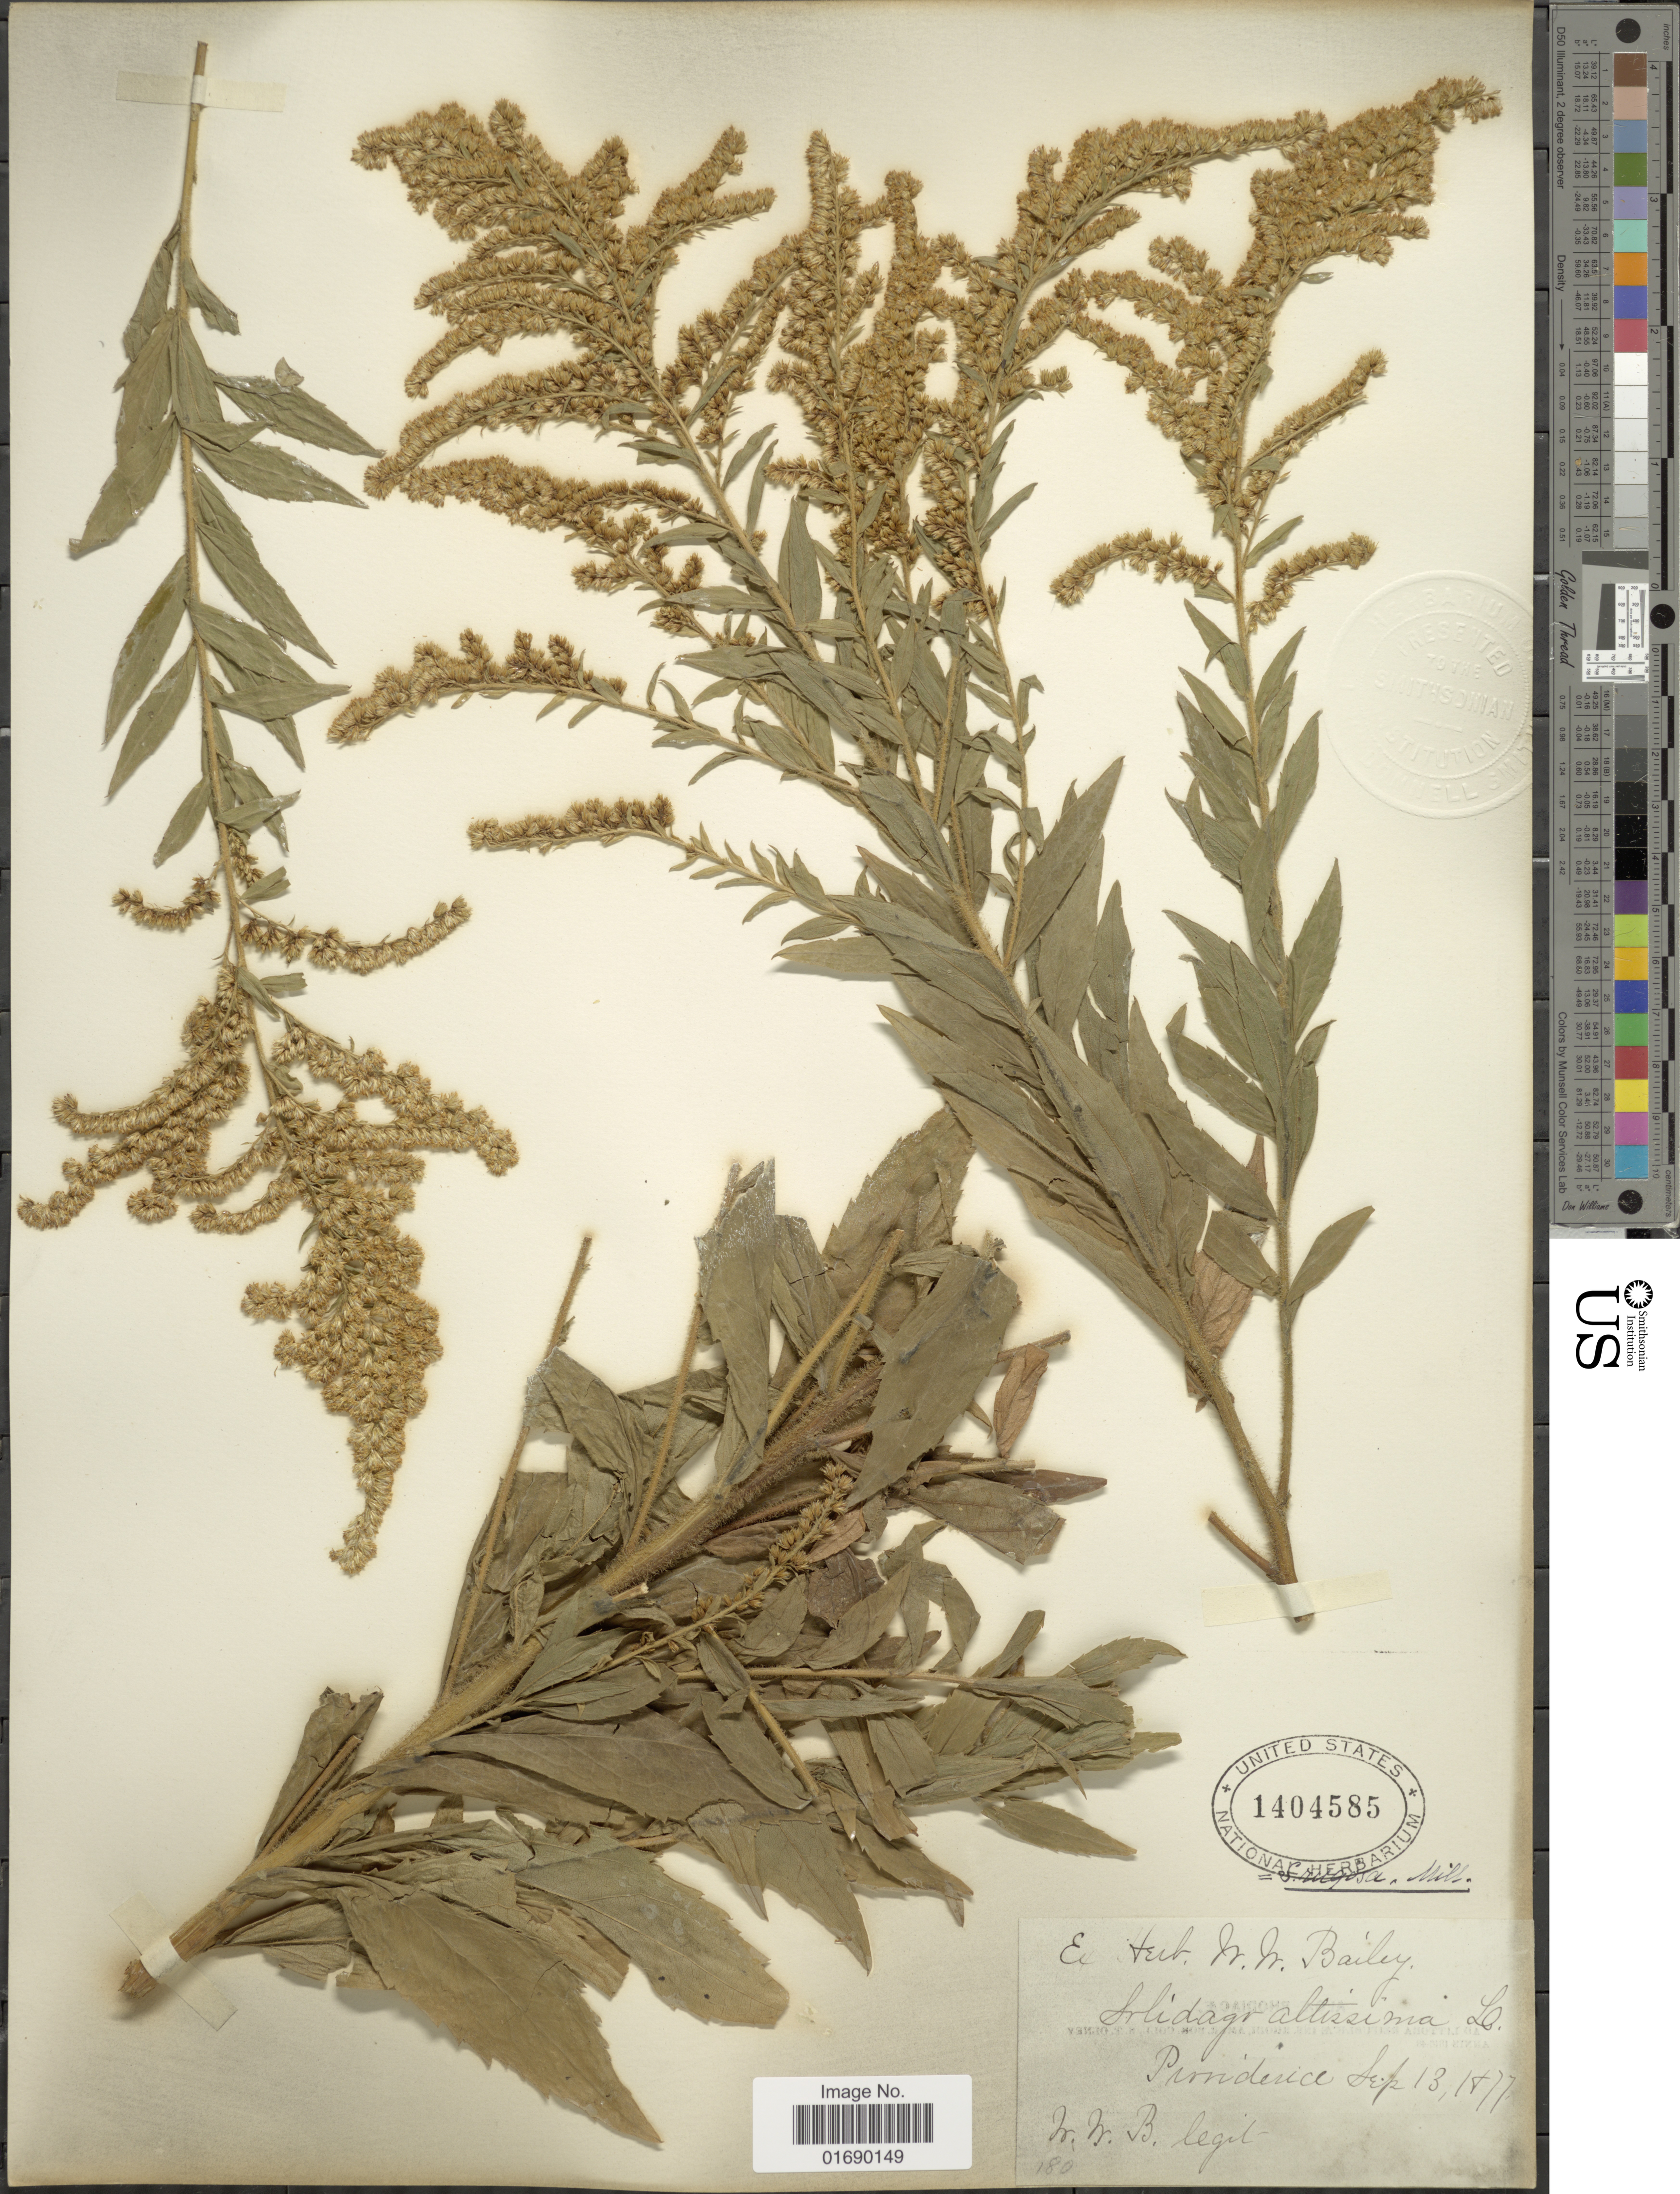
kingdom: Plantae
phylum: Tracheophyta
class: Magnoliopsida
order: Asterales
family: Asteraceae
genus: Solidago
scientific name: Solidago rugosa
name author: Mill.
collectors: W. W. Bailey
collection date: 1877-09-13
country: United States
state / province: Rhode Island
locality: Providence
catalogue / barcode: US 1404585